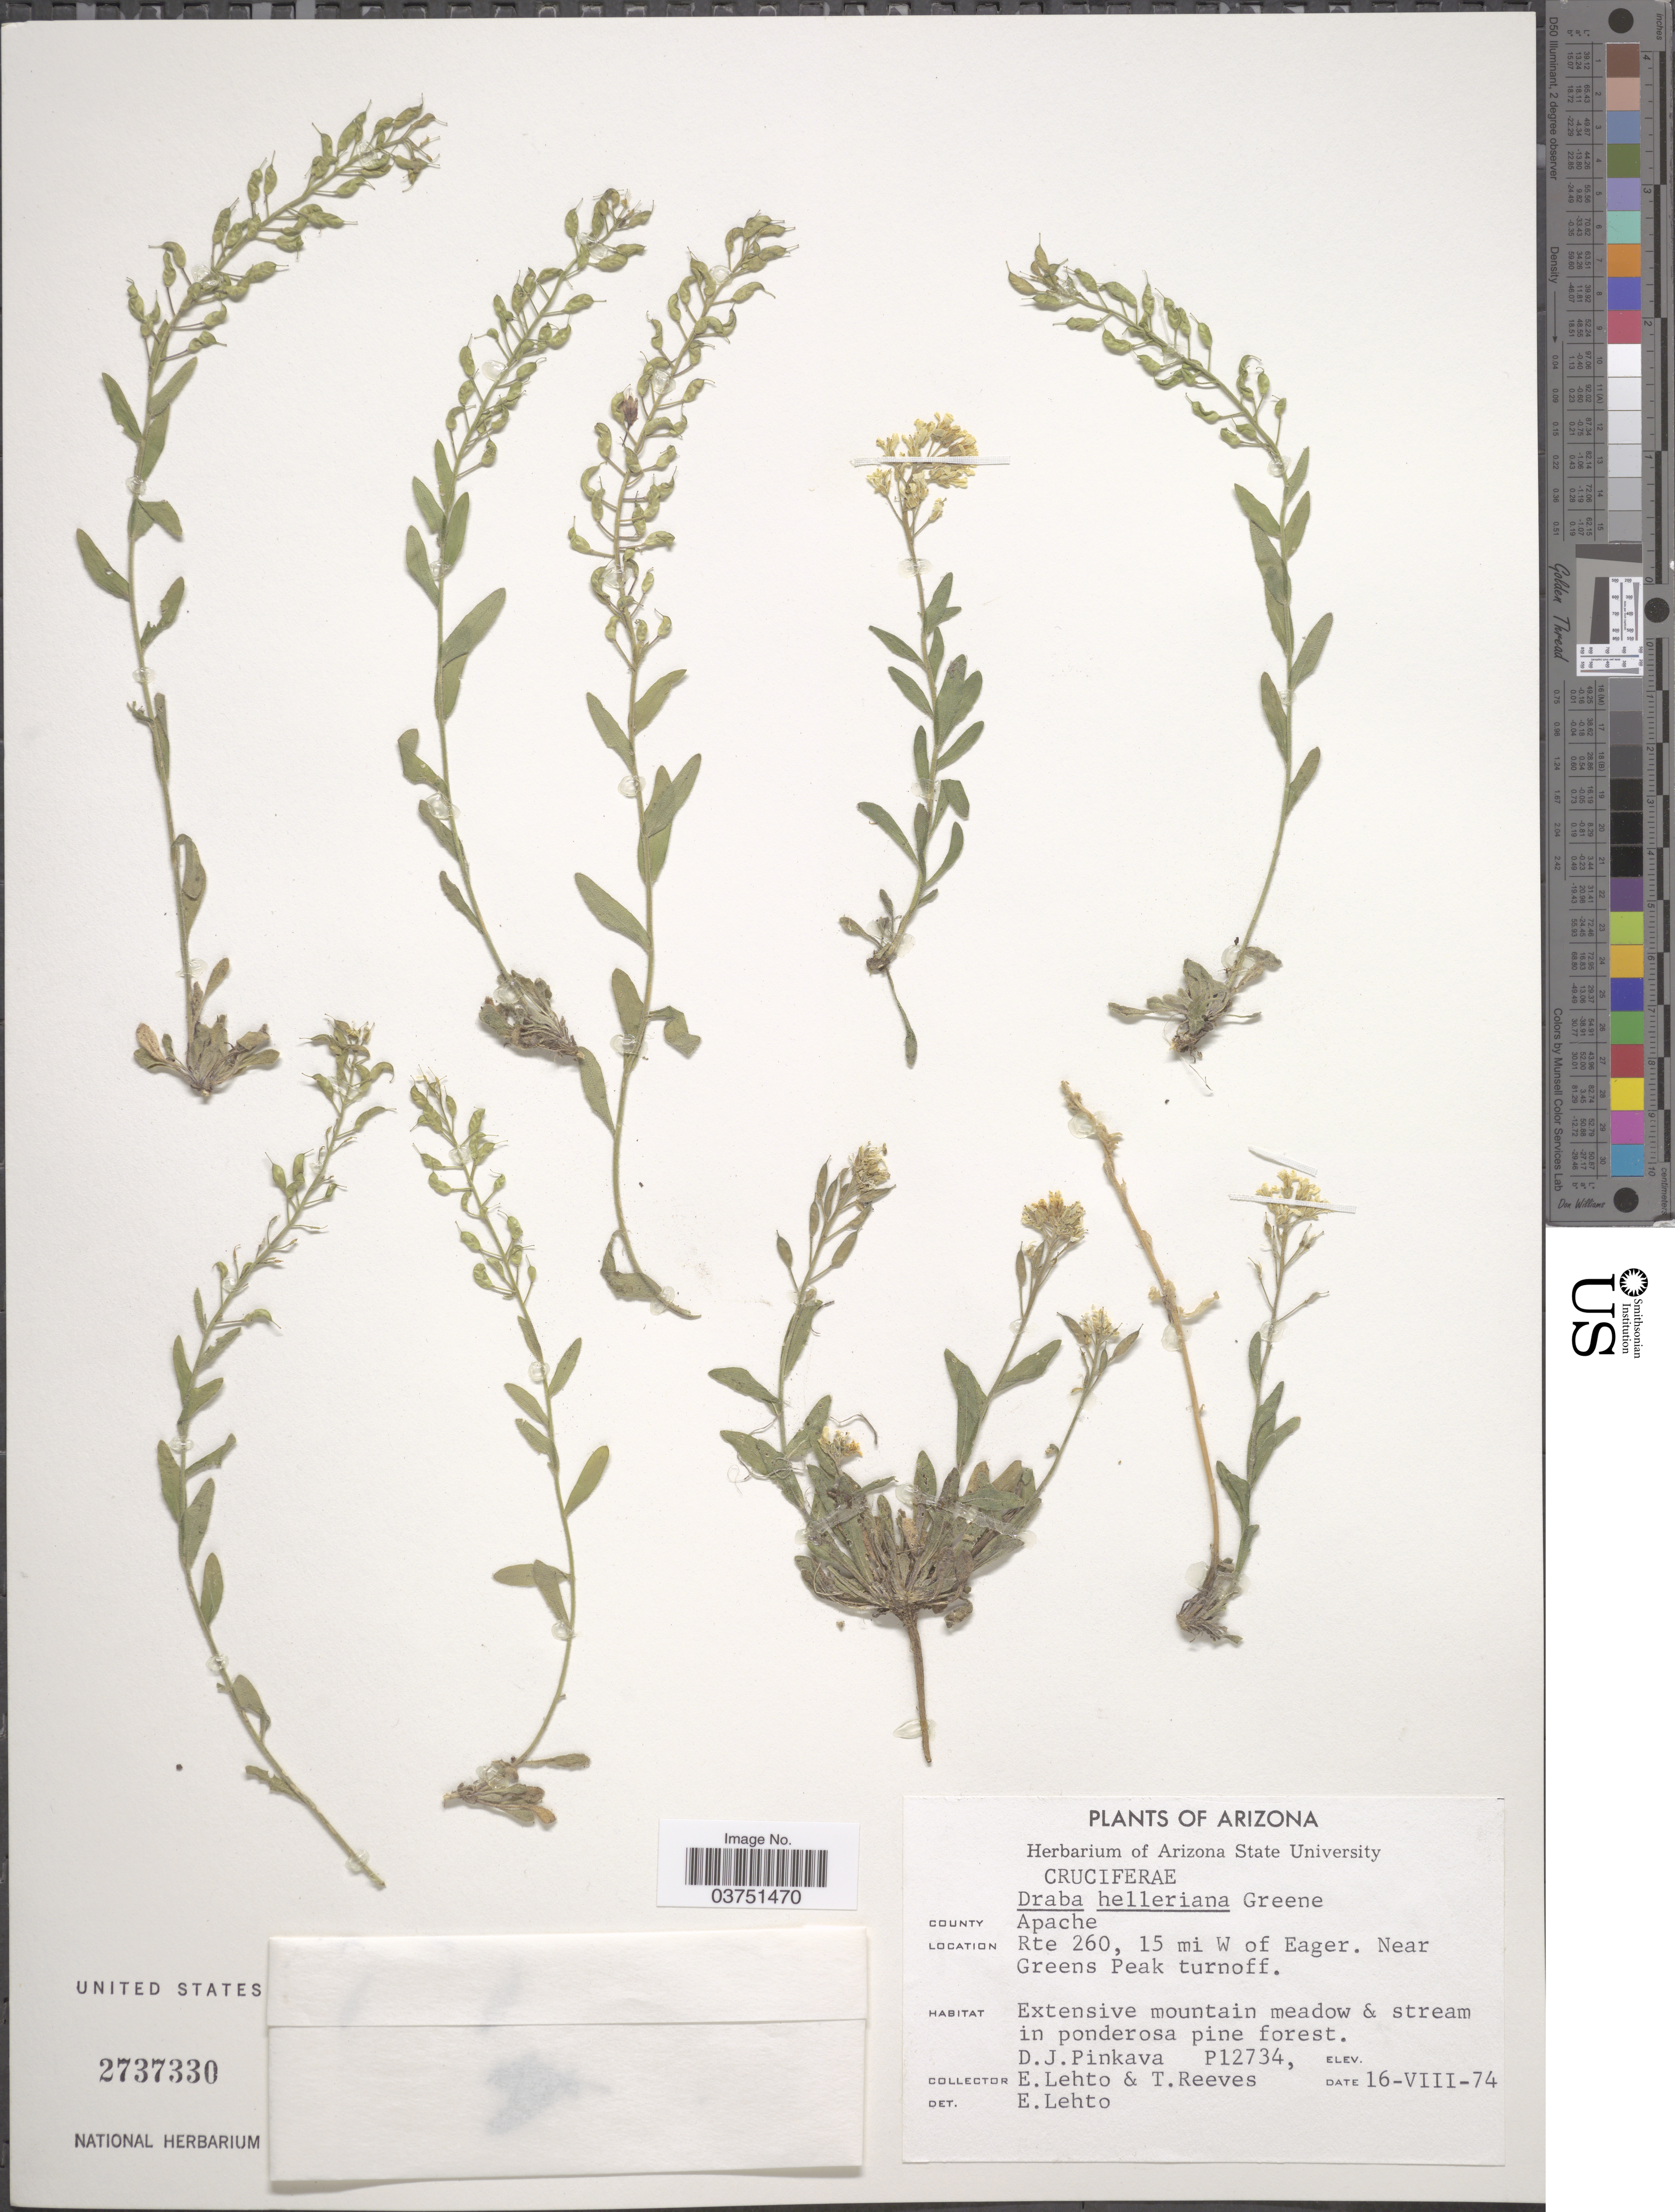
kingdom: Plantae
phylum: Tracheophyta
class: Magnoliopsida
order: Brassicales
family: Brassicaceae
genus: Draba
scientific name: Draba helleriana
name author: Greene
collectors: D. J. Pinkava, E. Lehto & T. Reeves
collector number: P12734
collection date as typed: Transcribed d/m/y: 16/8/74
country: United States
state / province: Arizona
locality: County Apache; Rte 260, 15 mi W of Eager. Near Greens Peak turnoff.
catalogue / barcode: US 2737330